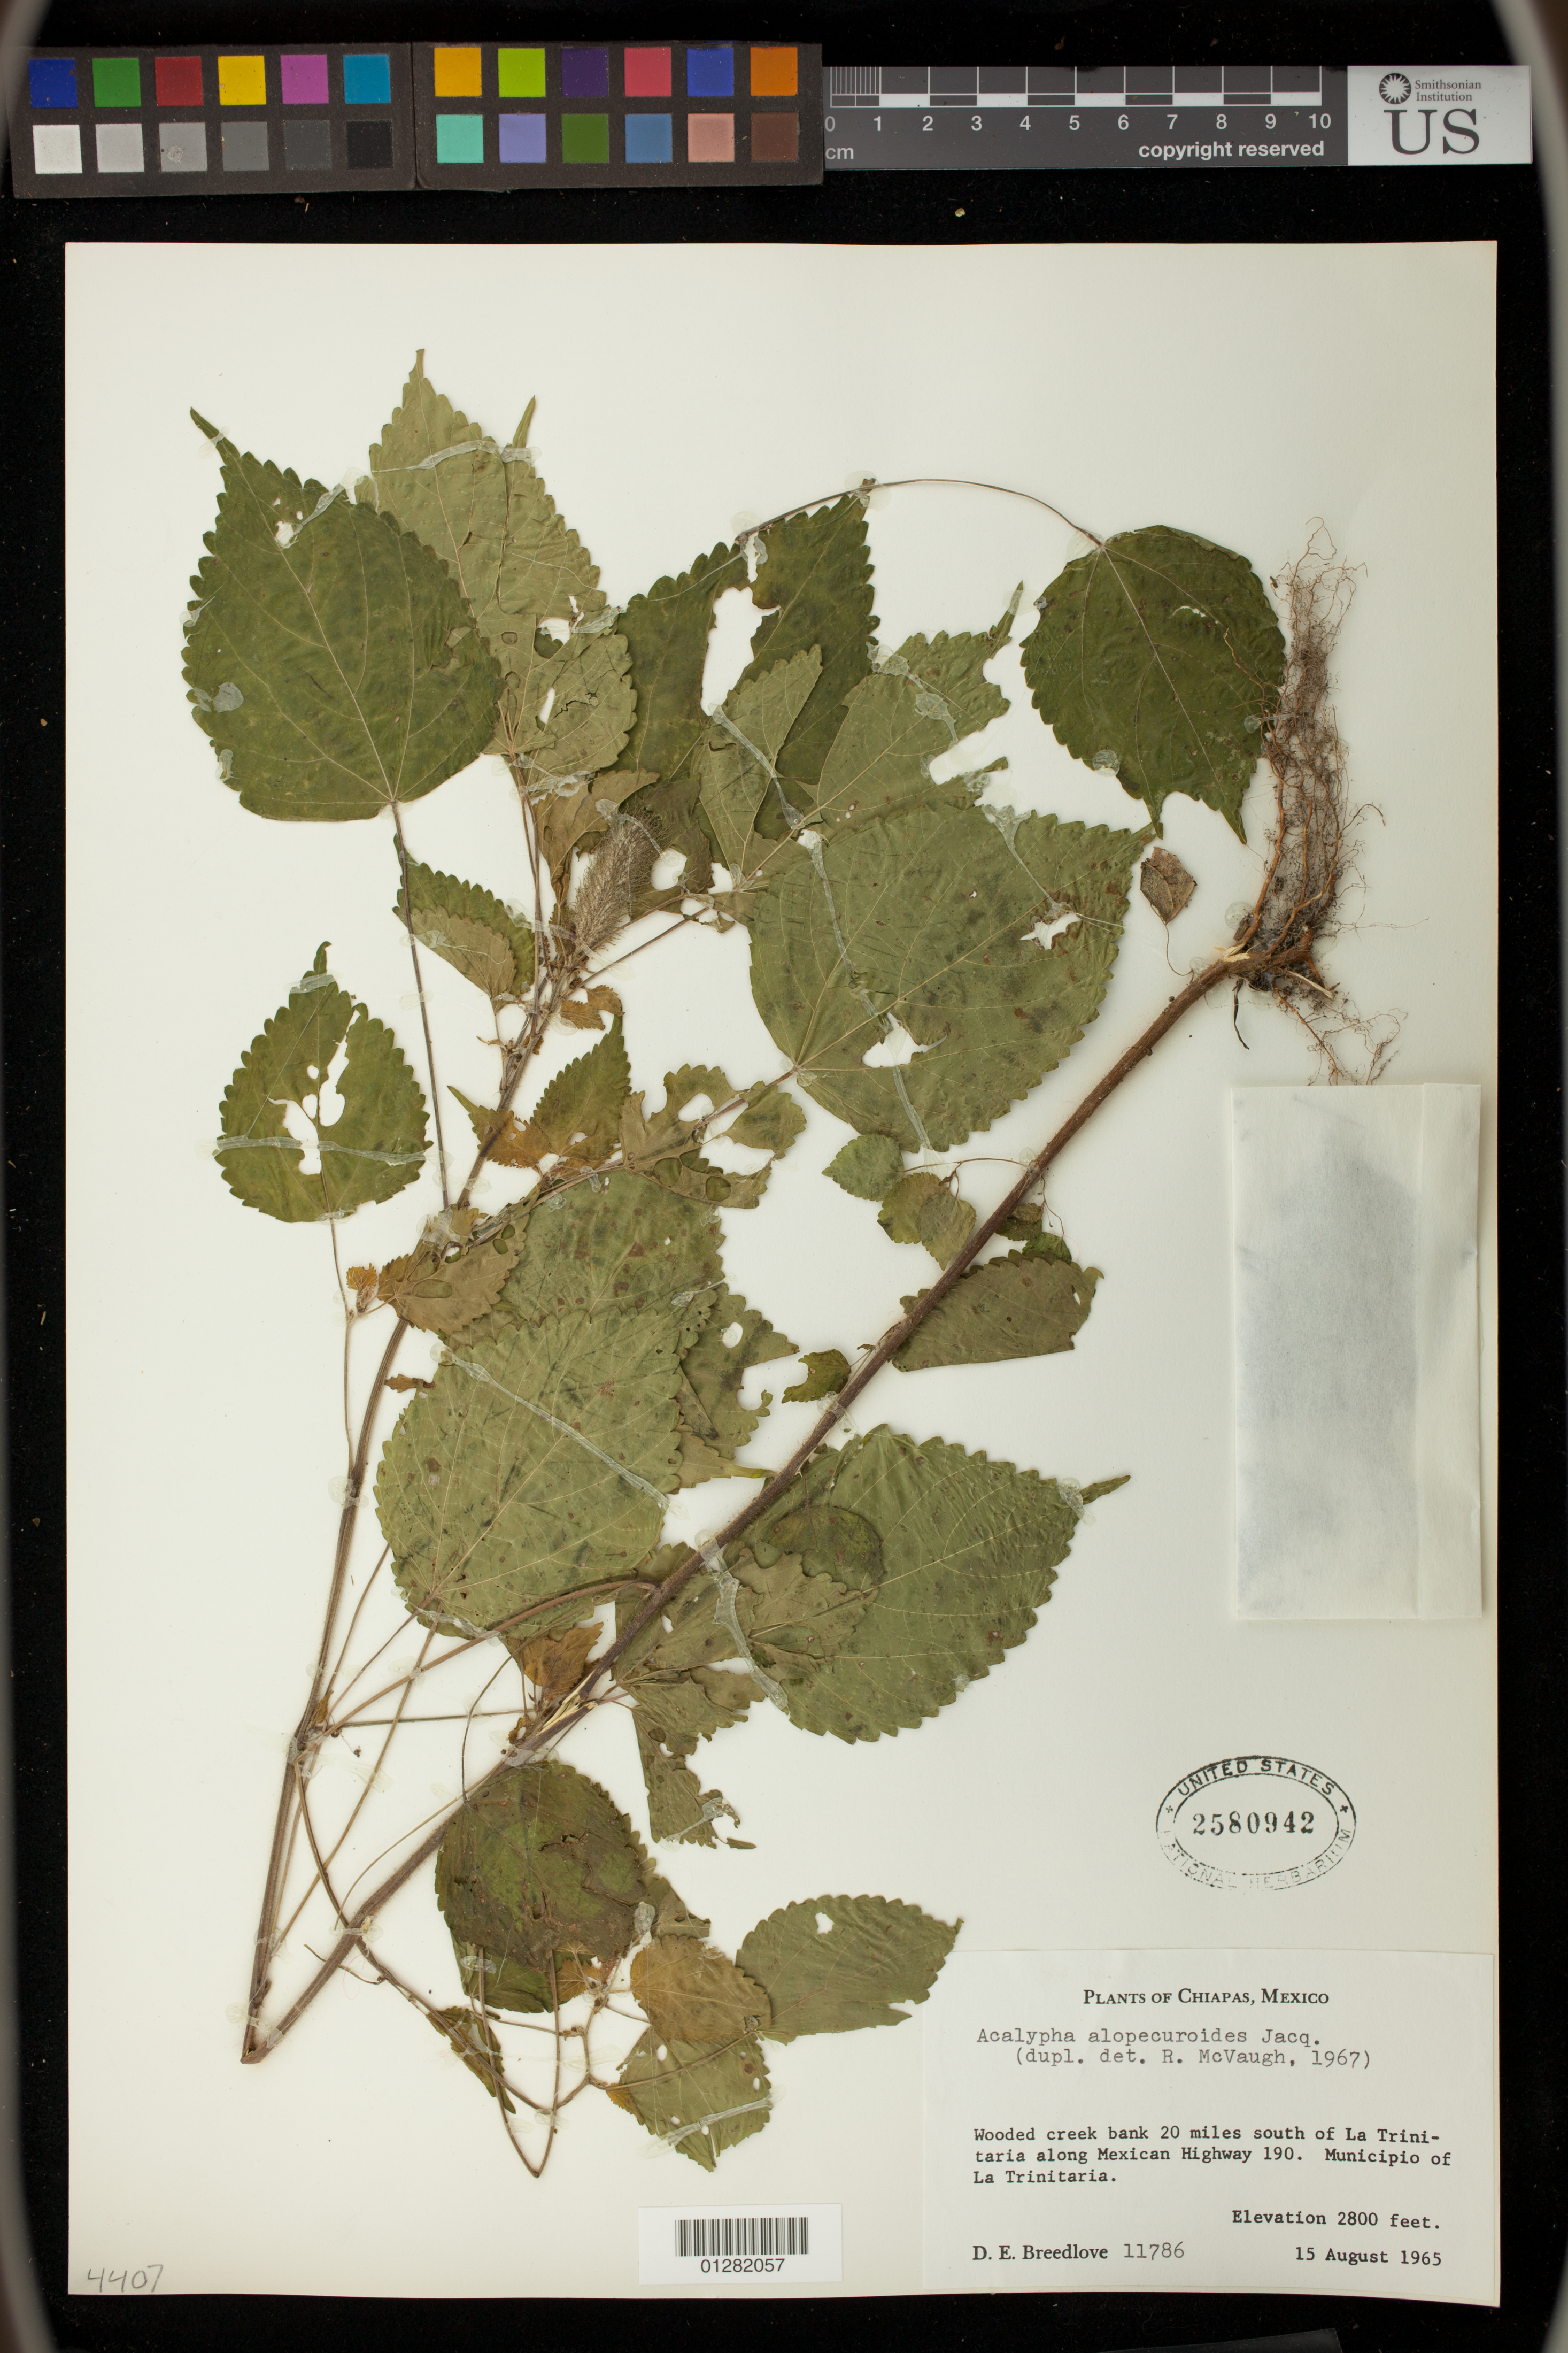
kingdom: Plantae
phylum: Tracheophyta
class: Magnoliopsida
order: Malpighiales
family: Euphorbiaceae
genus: Acalypha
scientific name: Acalypha alopecuroidea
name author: Jacq.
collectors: D. E. Breedlove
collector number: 11786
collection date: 1965-08-15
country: Mexico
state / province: Chiapas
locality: Chiapas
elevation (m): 853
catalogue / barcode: US 2580942